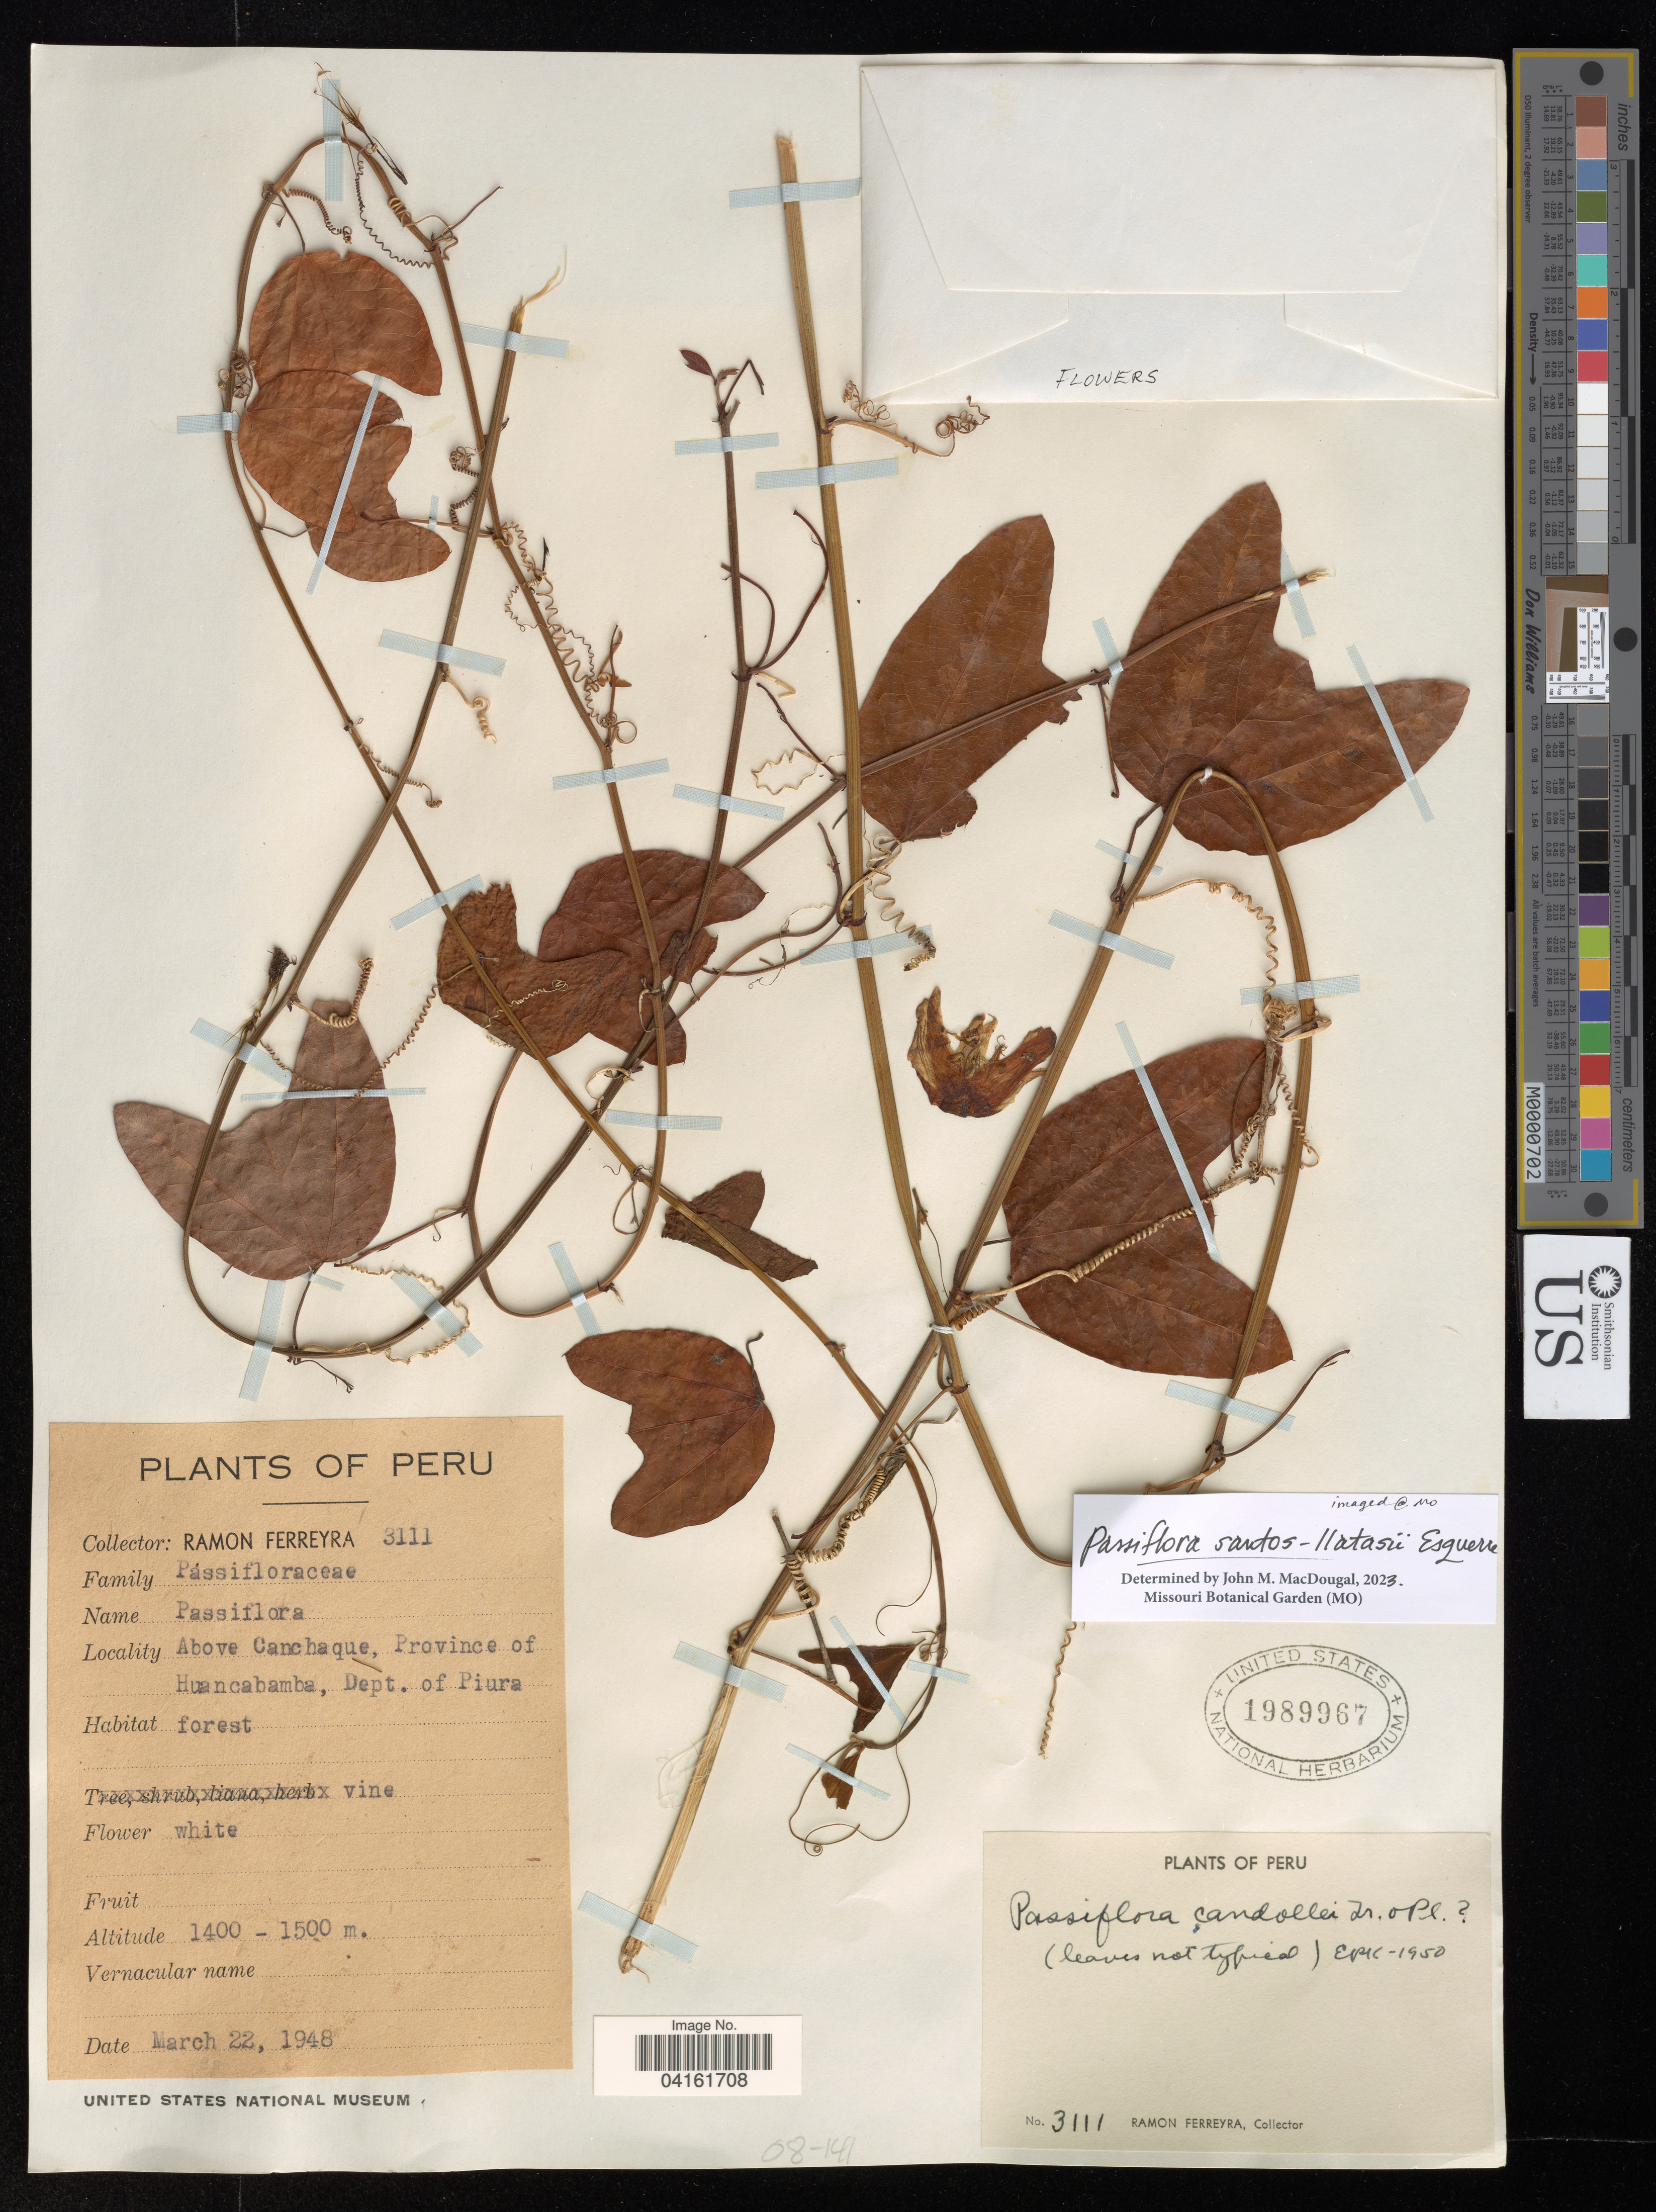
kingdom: Plantae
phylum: Tracheophyta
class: Magnoliopsida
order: Malpighiales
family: Passifloraceae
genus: Passiflora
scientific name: Passiflora santos-llatasii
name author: Esquerre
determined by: MacDougal, John M.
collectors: R. A. Ferreyra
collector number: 3111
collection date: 1948-03-22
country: Peru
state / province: Piura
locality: Above Canchaque, Province of Huancabamba.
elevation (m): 1400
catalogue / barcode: US 1989967